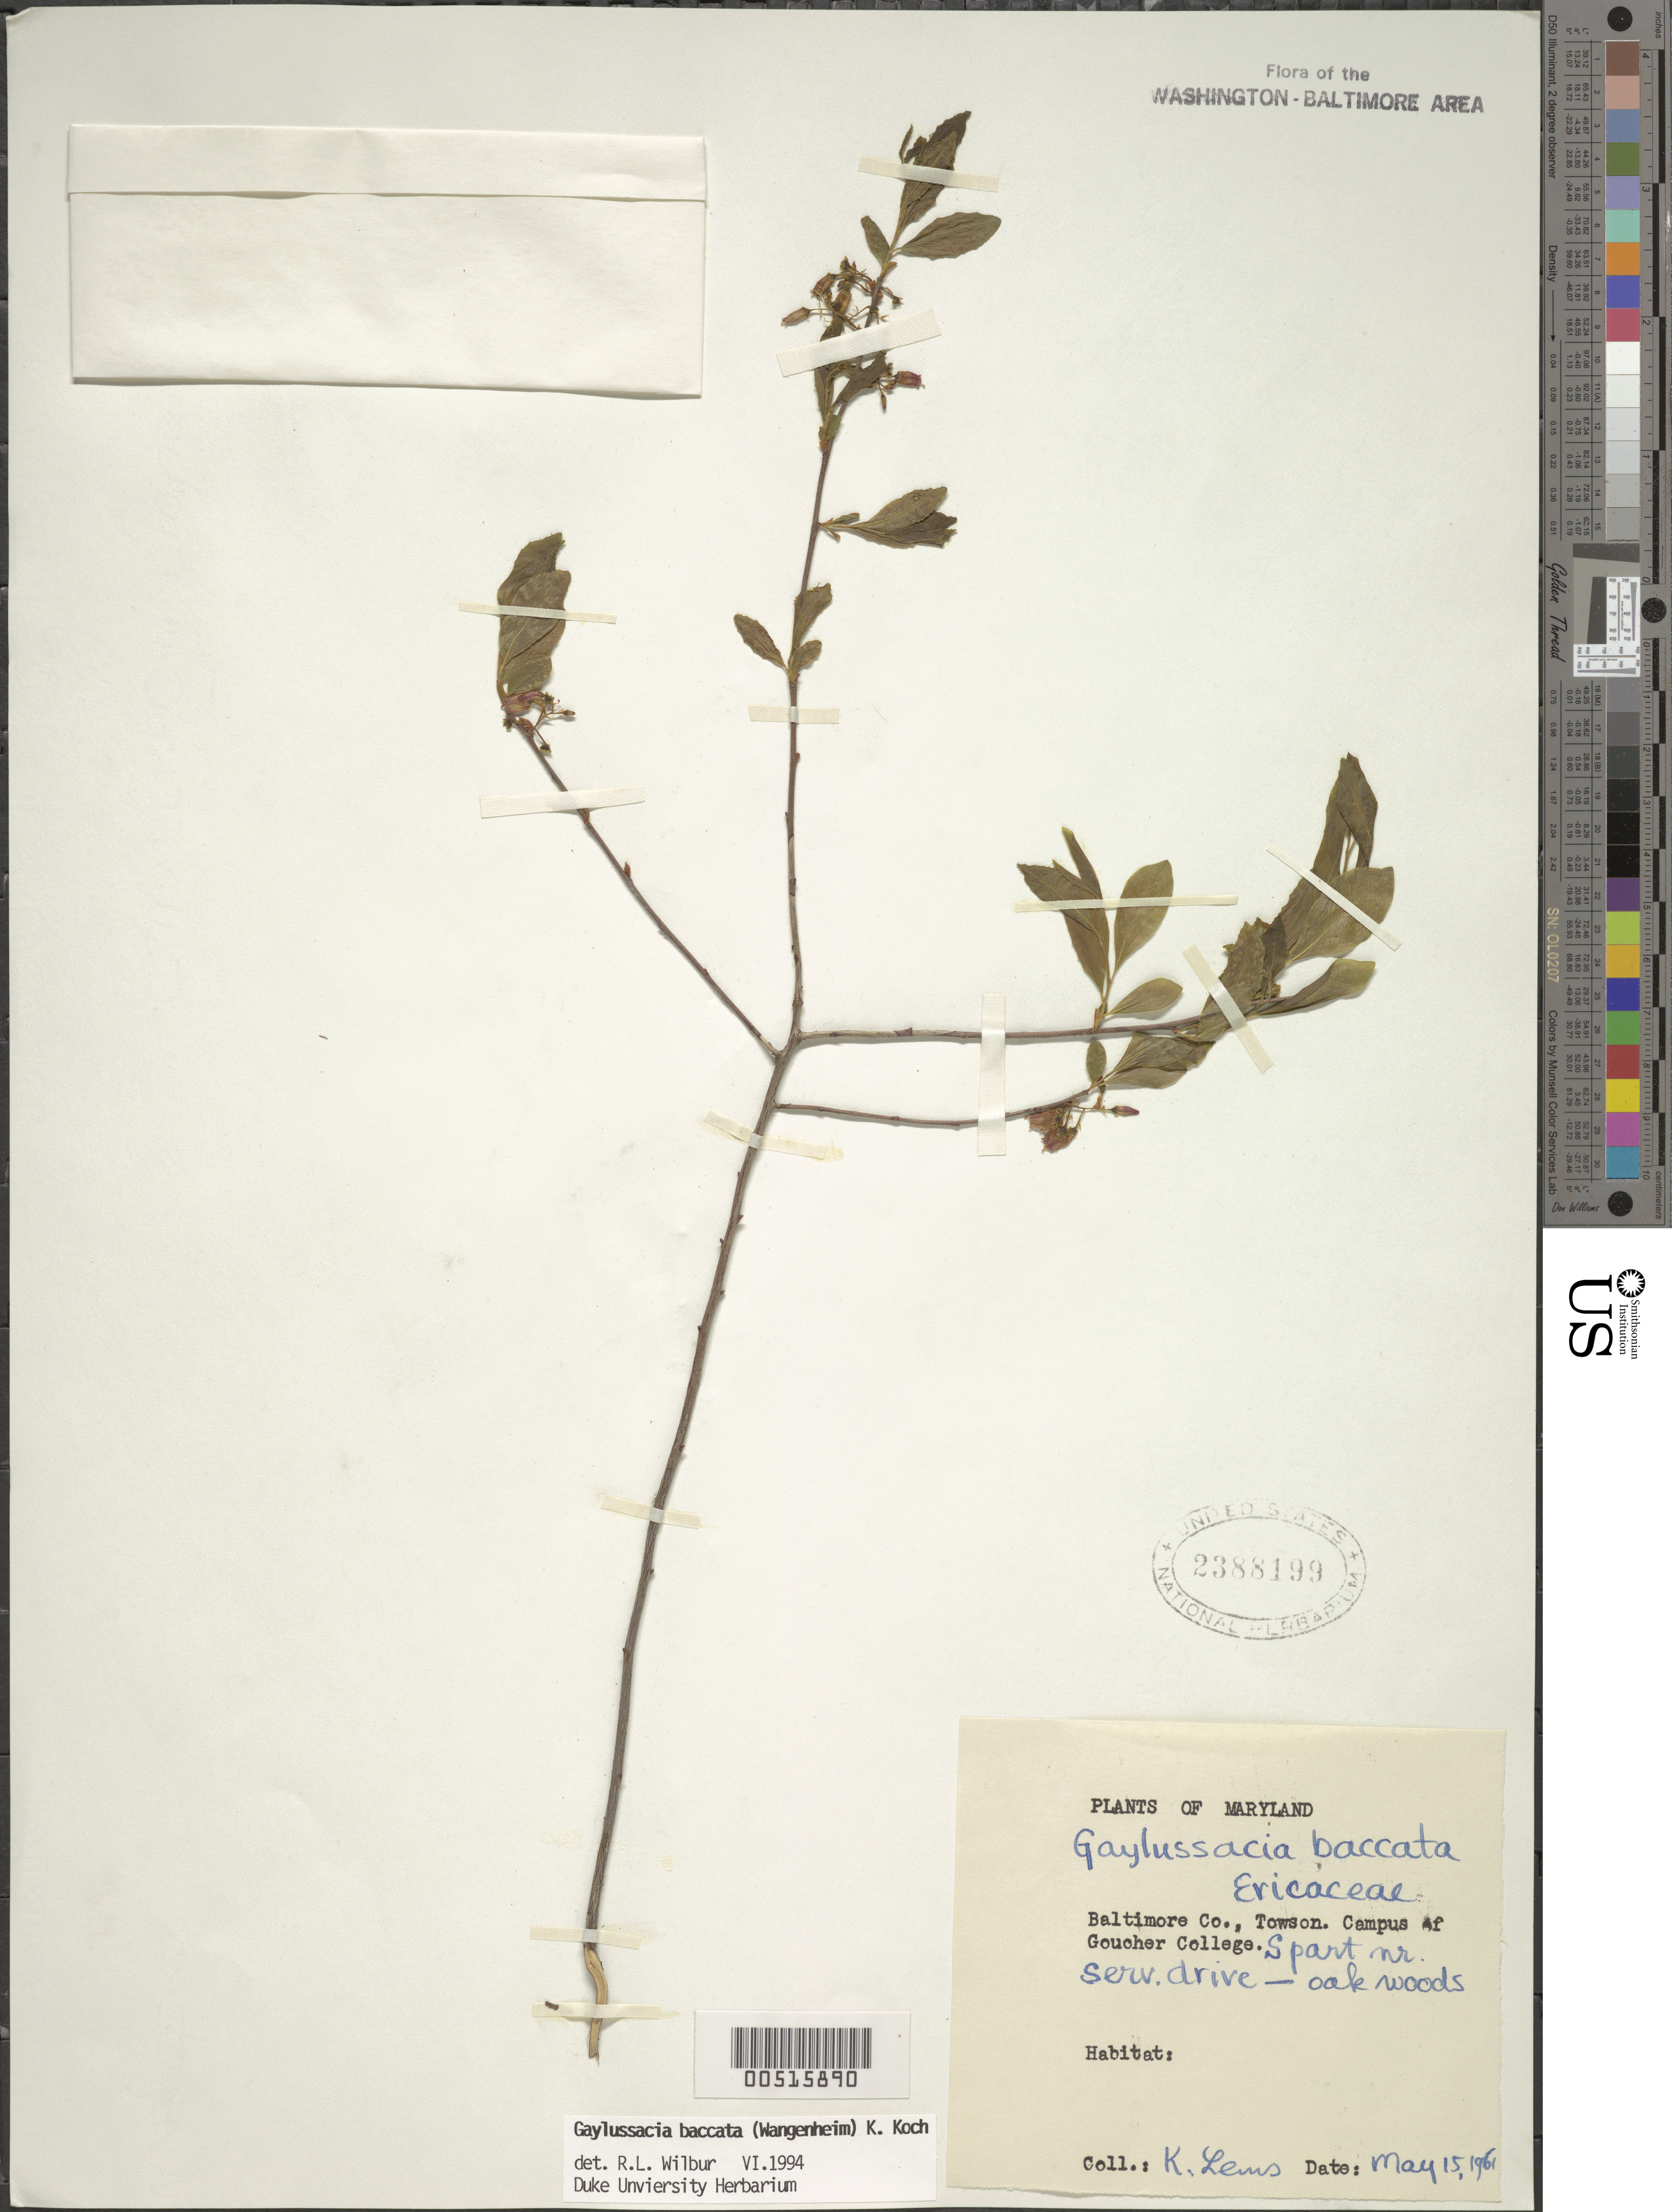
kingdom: Plantae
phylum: Tracheophyta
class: Magnoliopsida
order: Ericales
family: Ericaceae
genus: Gaylussacia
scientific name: Gaylussacia baccata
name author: (Wangenh.) K. Koch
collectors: K. Lems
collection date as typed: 15 May 1961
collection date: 1961-05-15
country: United States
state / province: Maryland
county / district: Baltimore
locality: Towson, Campus of Goucher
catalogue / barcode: US 2388199